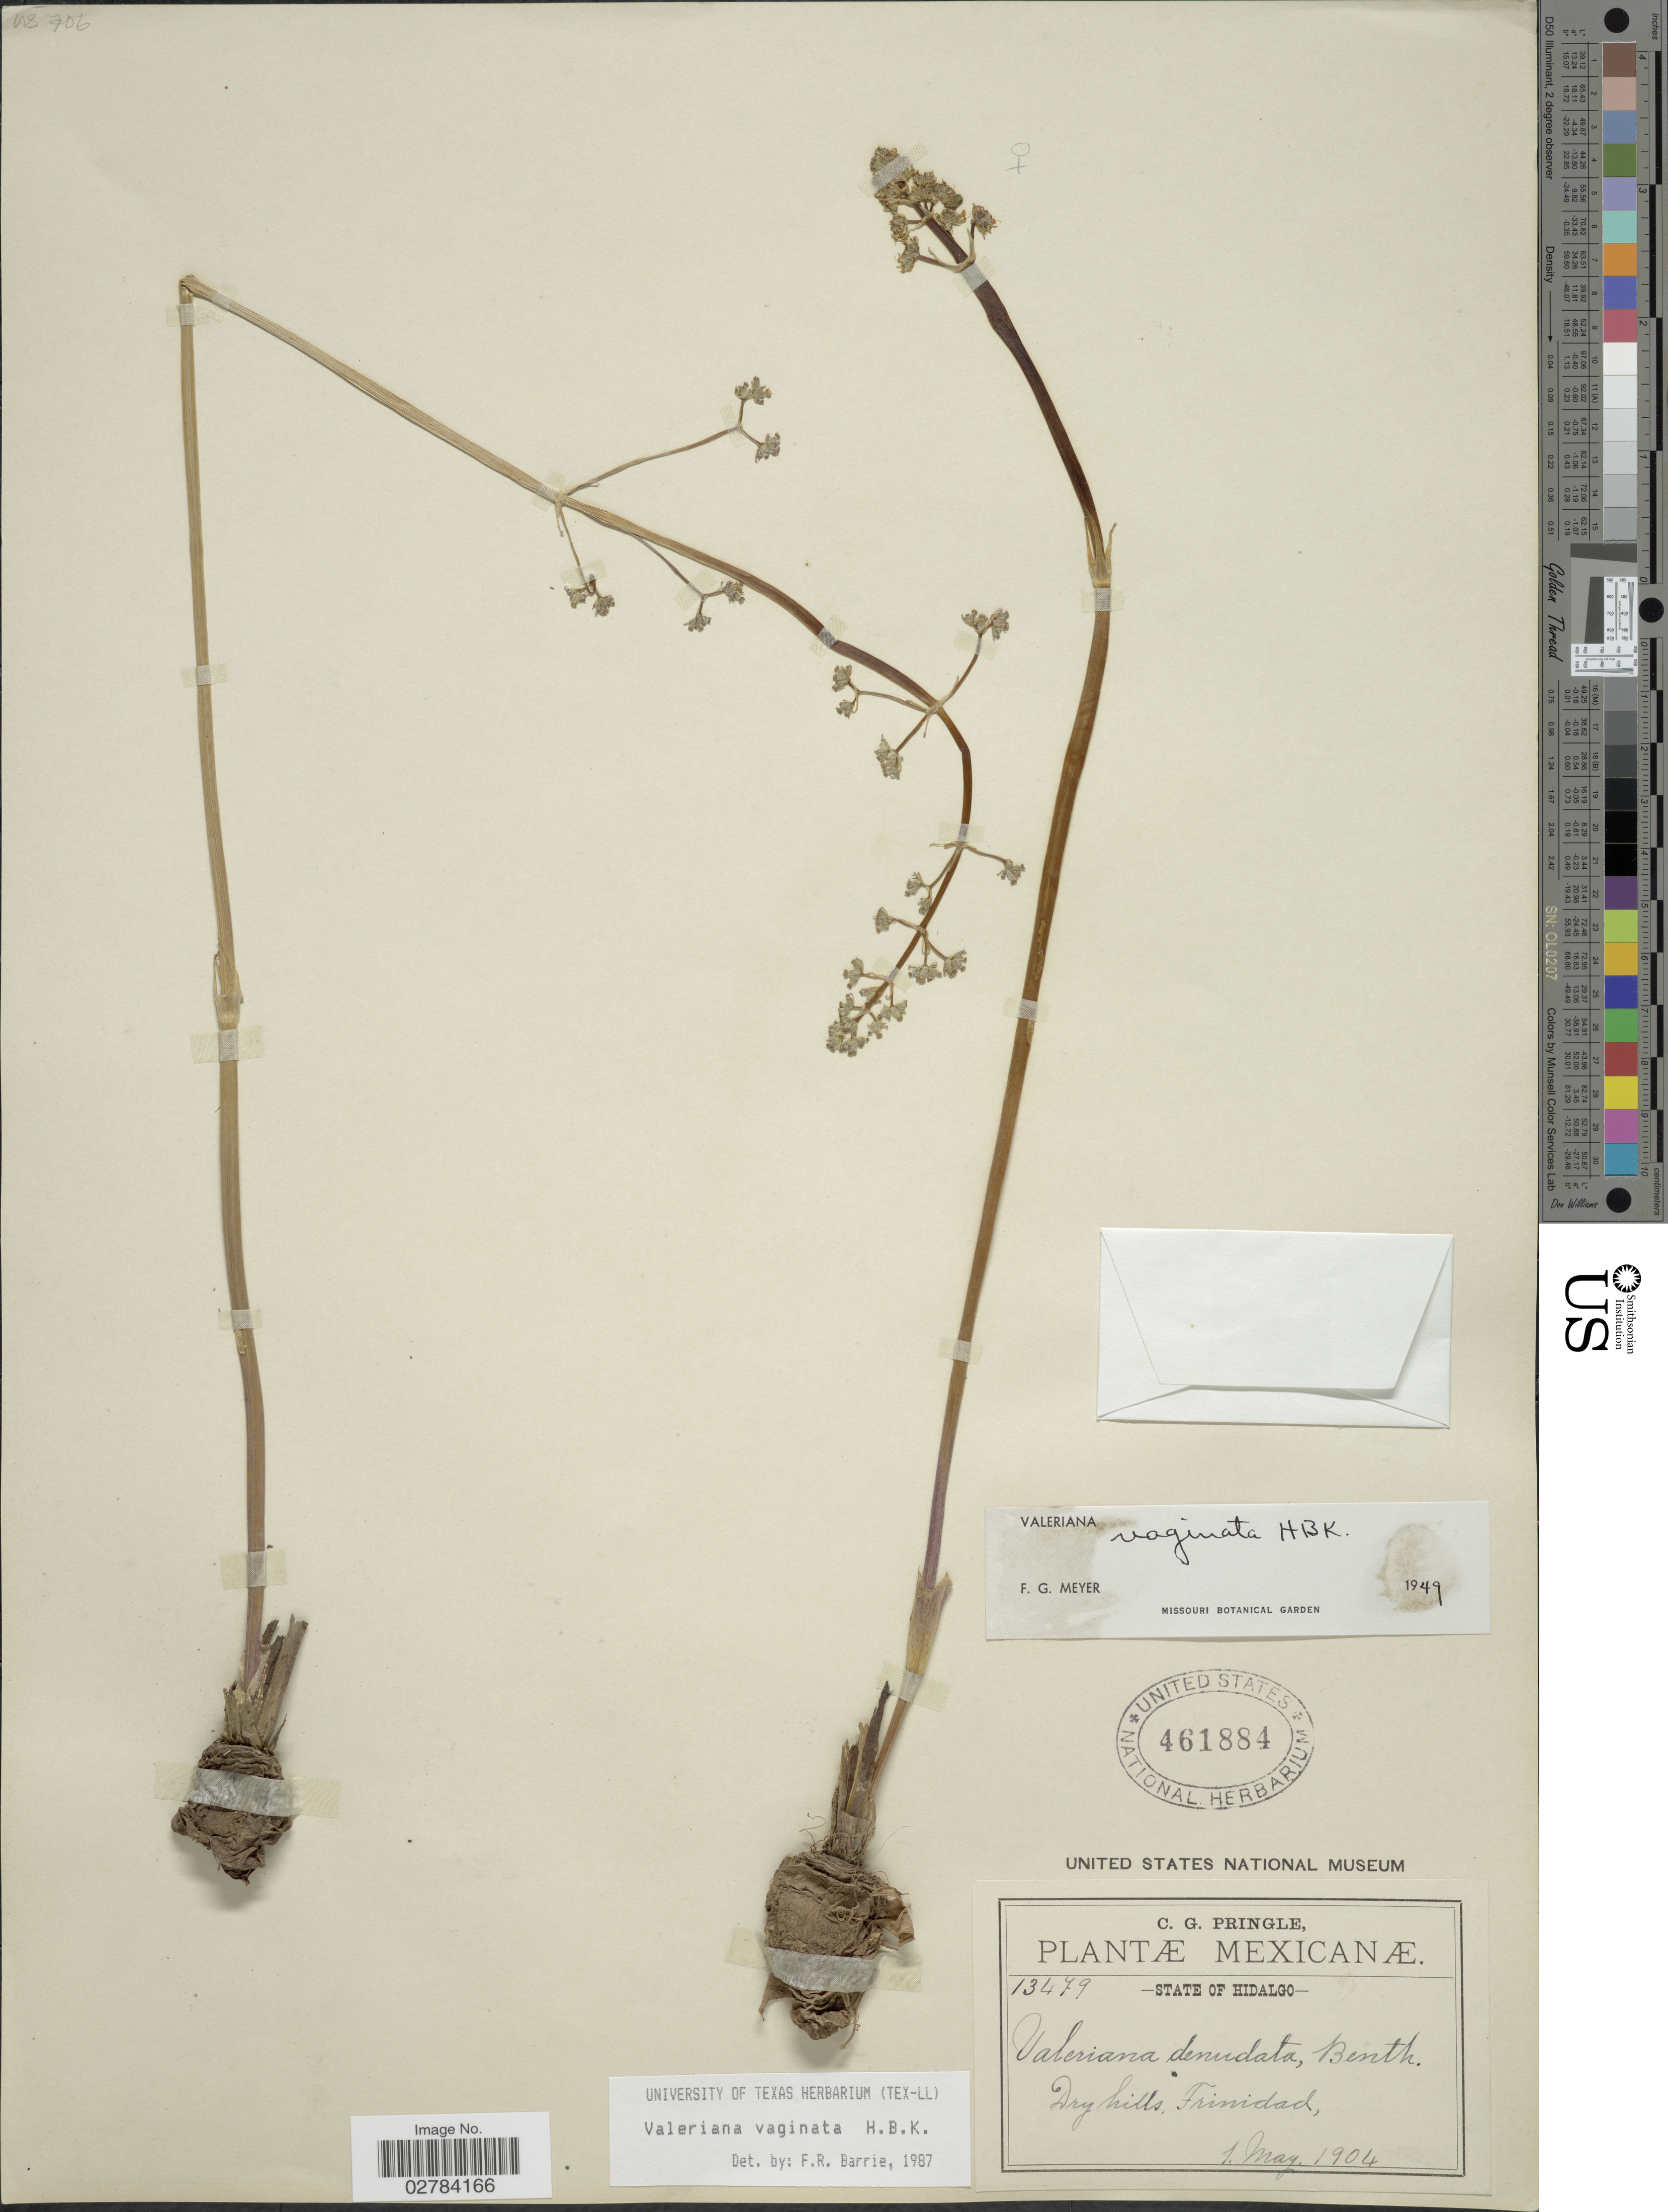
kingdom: Plantae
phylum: Tracheophyta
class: Magnoliopsida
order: Dipsacales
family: Caprifoliaceae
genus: Valeriana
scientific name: Valeriana vaginata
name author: Kunth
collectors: C. G. Pringle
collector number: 13479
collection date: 1904-05-01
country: Mexico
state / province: Hidalgo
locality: Dry hills, Trinidad.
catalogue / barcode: US 461884